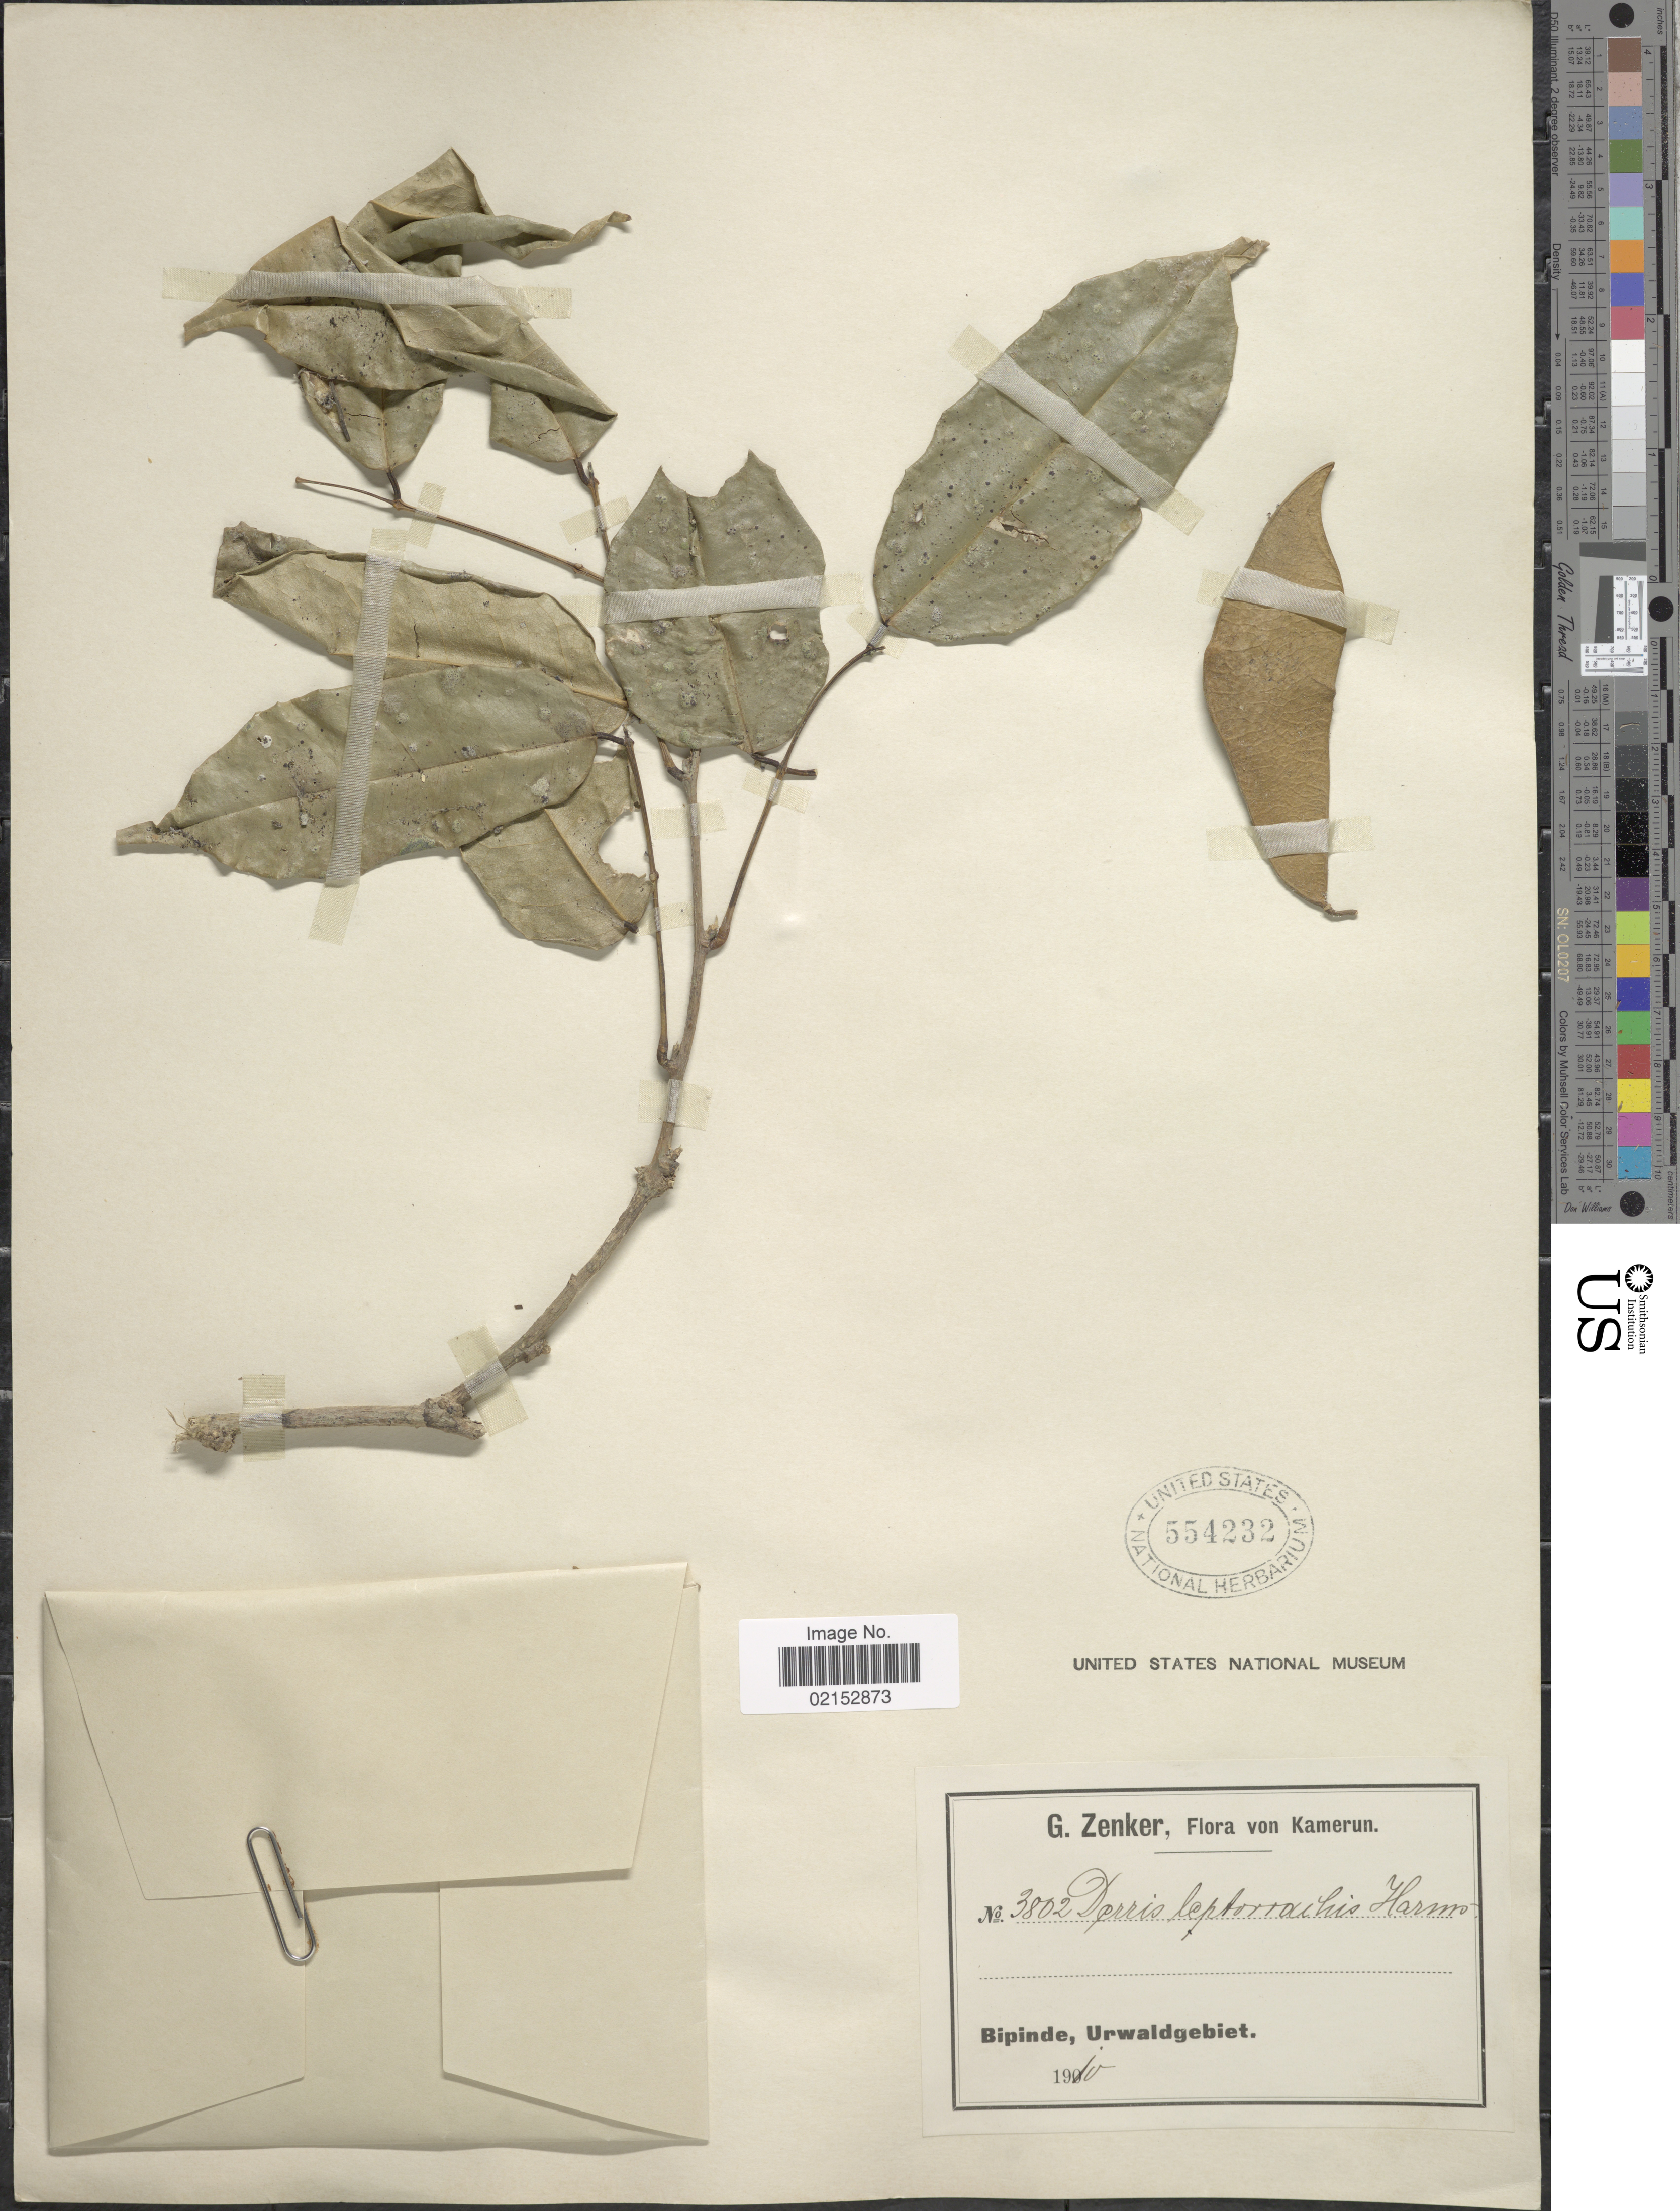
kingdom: Plantae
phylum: Tracheophyta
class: Magnoliopsida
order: Fabales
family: Fabaceae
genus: Derris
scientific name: Derris leptorhachis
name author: Harms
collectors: G. A. Zenker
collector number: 3802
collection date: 1910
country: Cameroon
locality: Bipinde, Urwaldgebiet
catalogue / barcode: US 554232